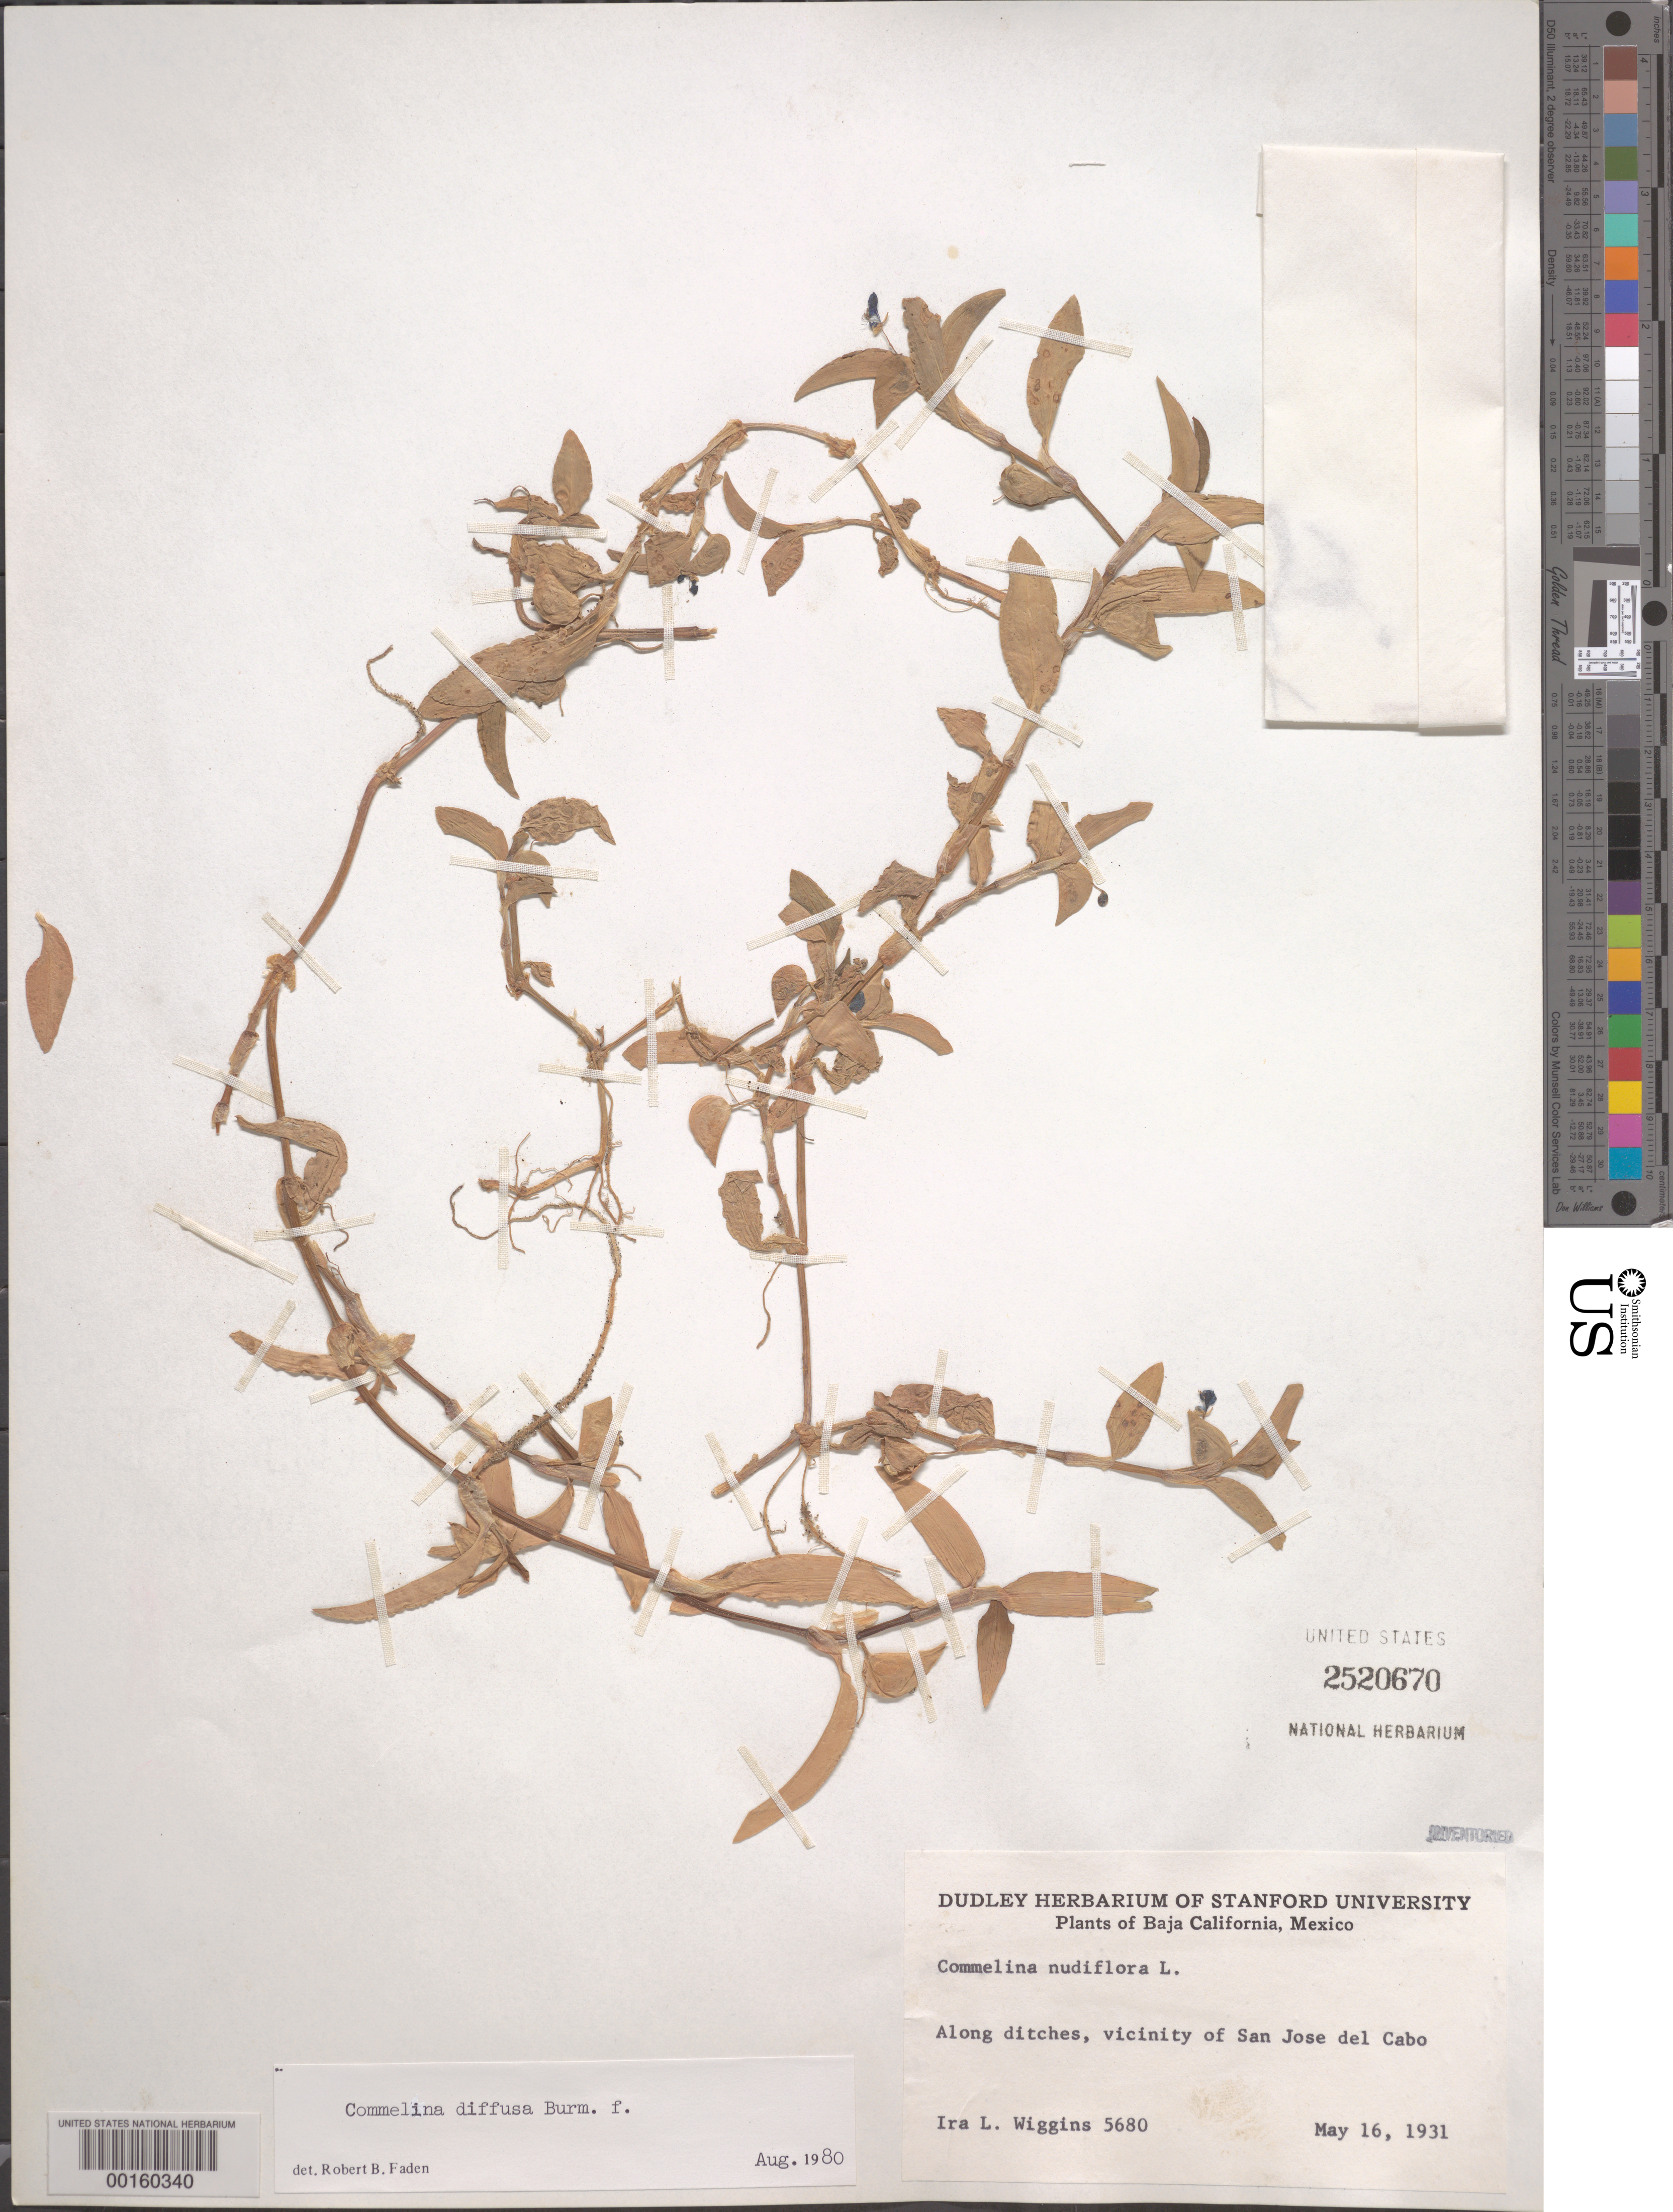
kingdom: Plantae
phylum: Tracheophyta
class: Liliopsida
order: Commelinales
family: Commelinaceae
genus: Commelina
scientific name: Commelina diffusa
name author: Burm. f.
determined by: Faden, Robert B., (US), Smithsonian Institution - National Museum of Natural History (UNITED STATES)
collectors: I. L. Wiggins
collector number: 5680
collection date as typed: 16 May 1931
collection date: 1931-05-16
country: Mexico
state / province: Baja California Sur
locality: San José del Cabo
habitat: Ditches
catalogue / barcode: US 2520670